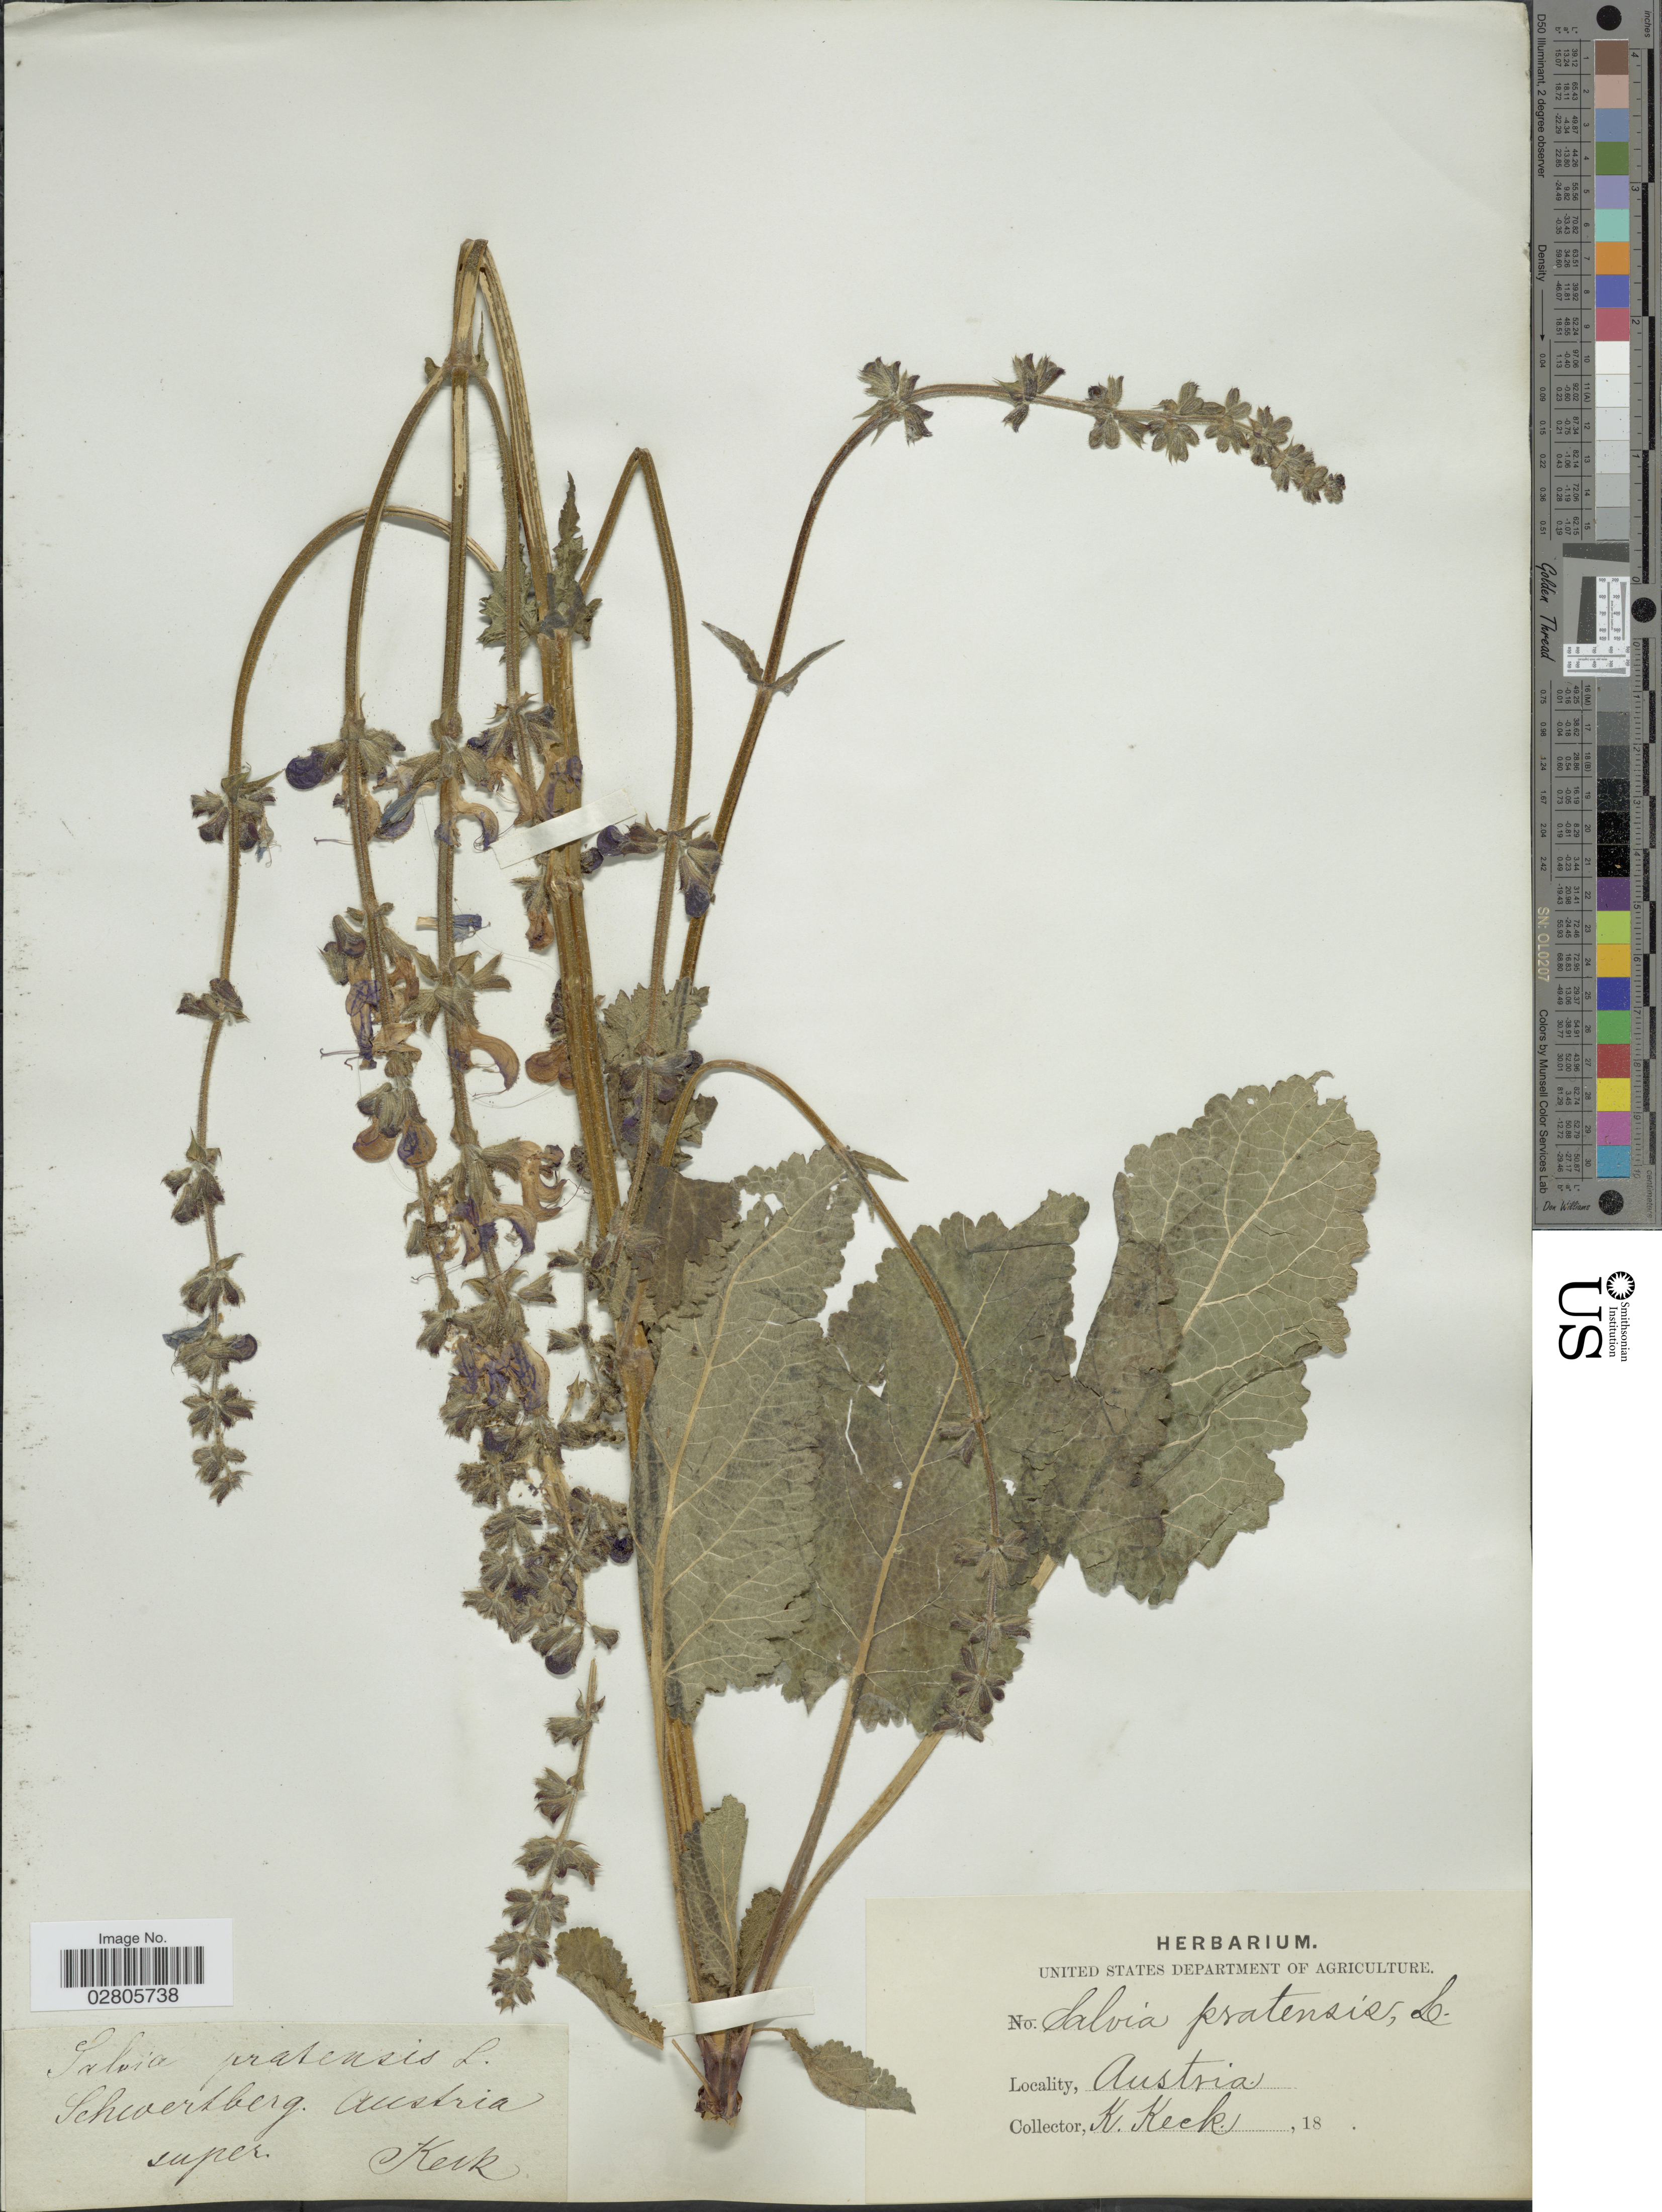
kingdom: Plantae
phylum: Tracheophyta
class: Magnoliopsida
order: Lamiales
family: Lamiaceae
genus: Salvia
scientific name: Salvia pratensis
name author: L.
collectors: K. Keck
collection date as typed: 18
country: Austria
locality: Schwertberg. Austria super.